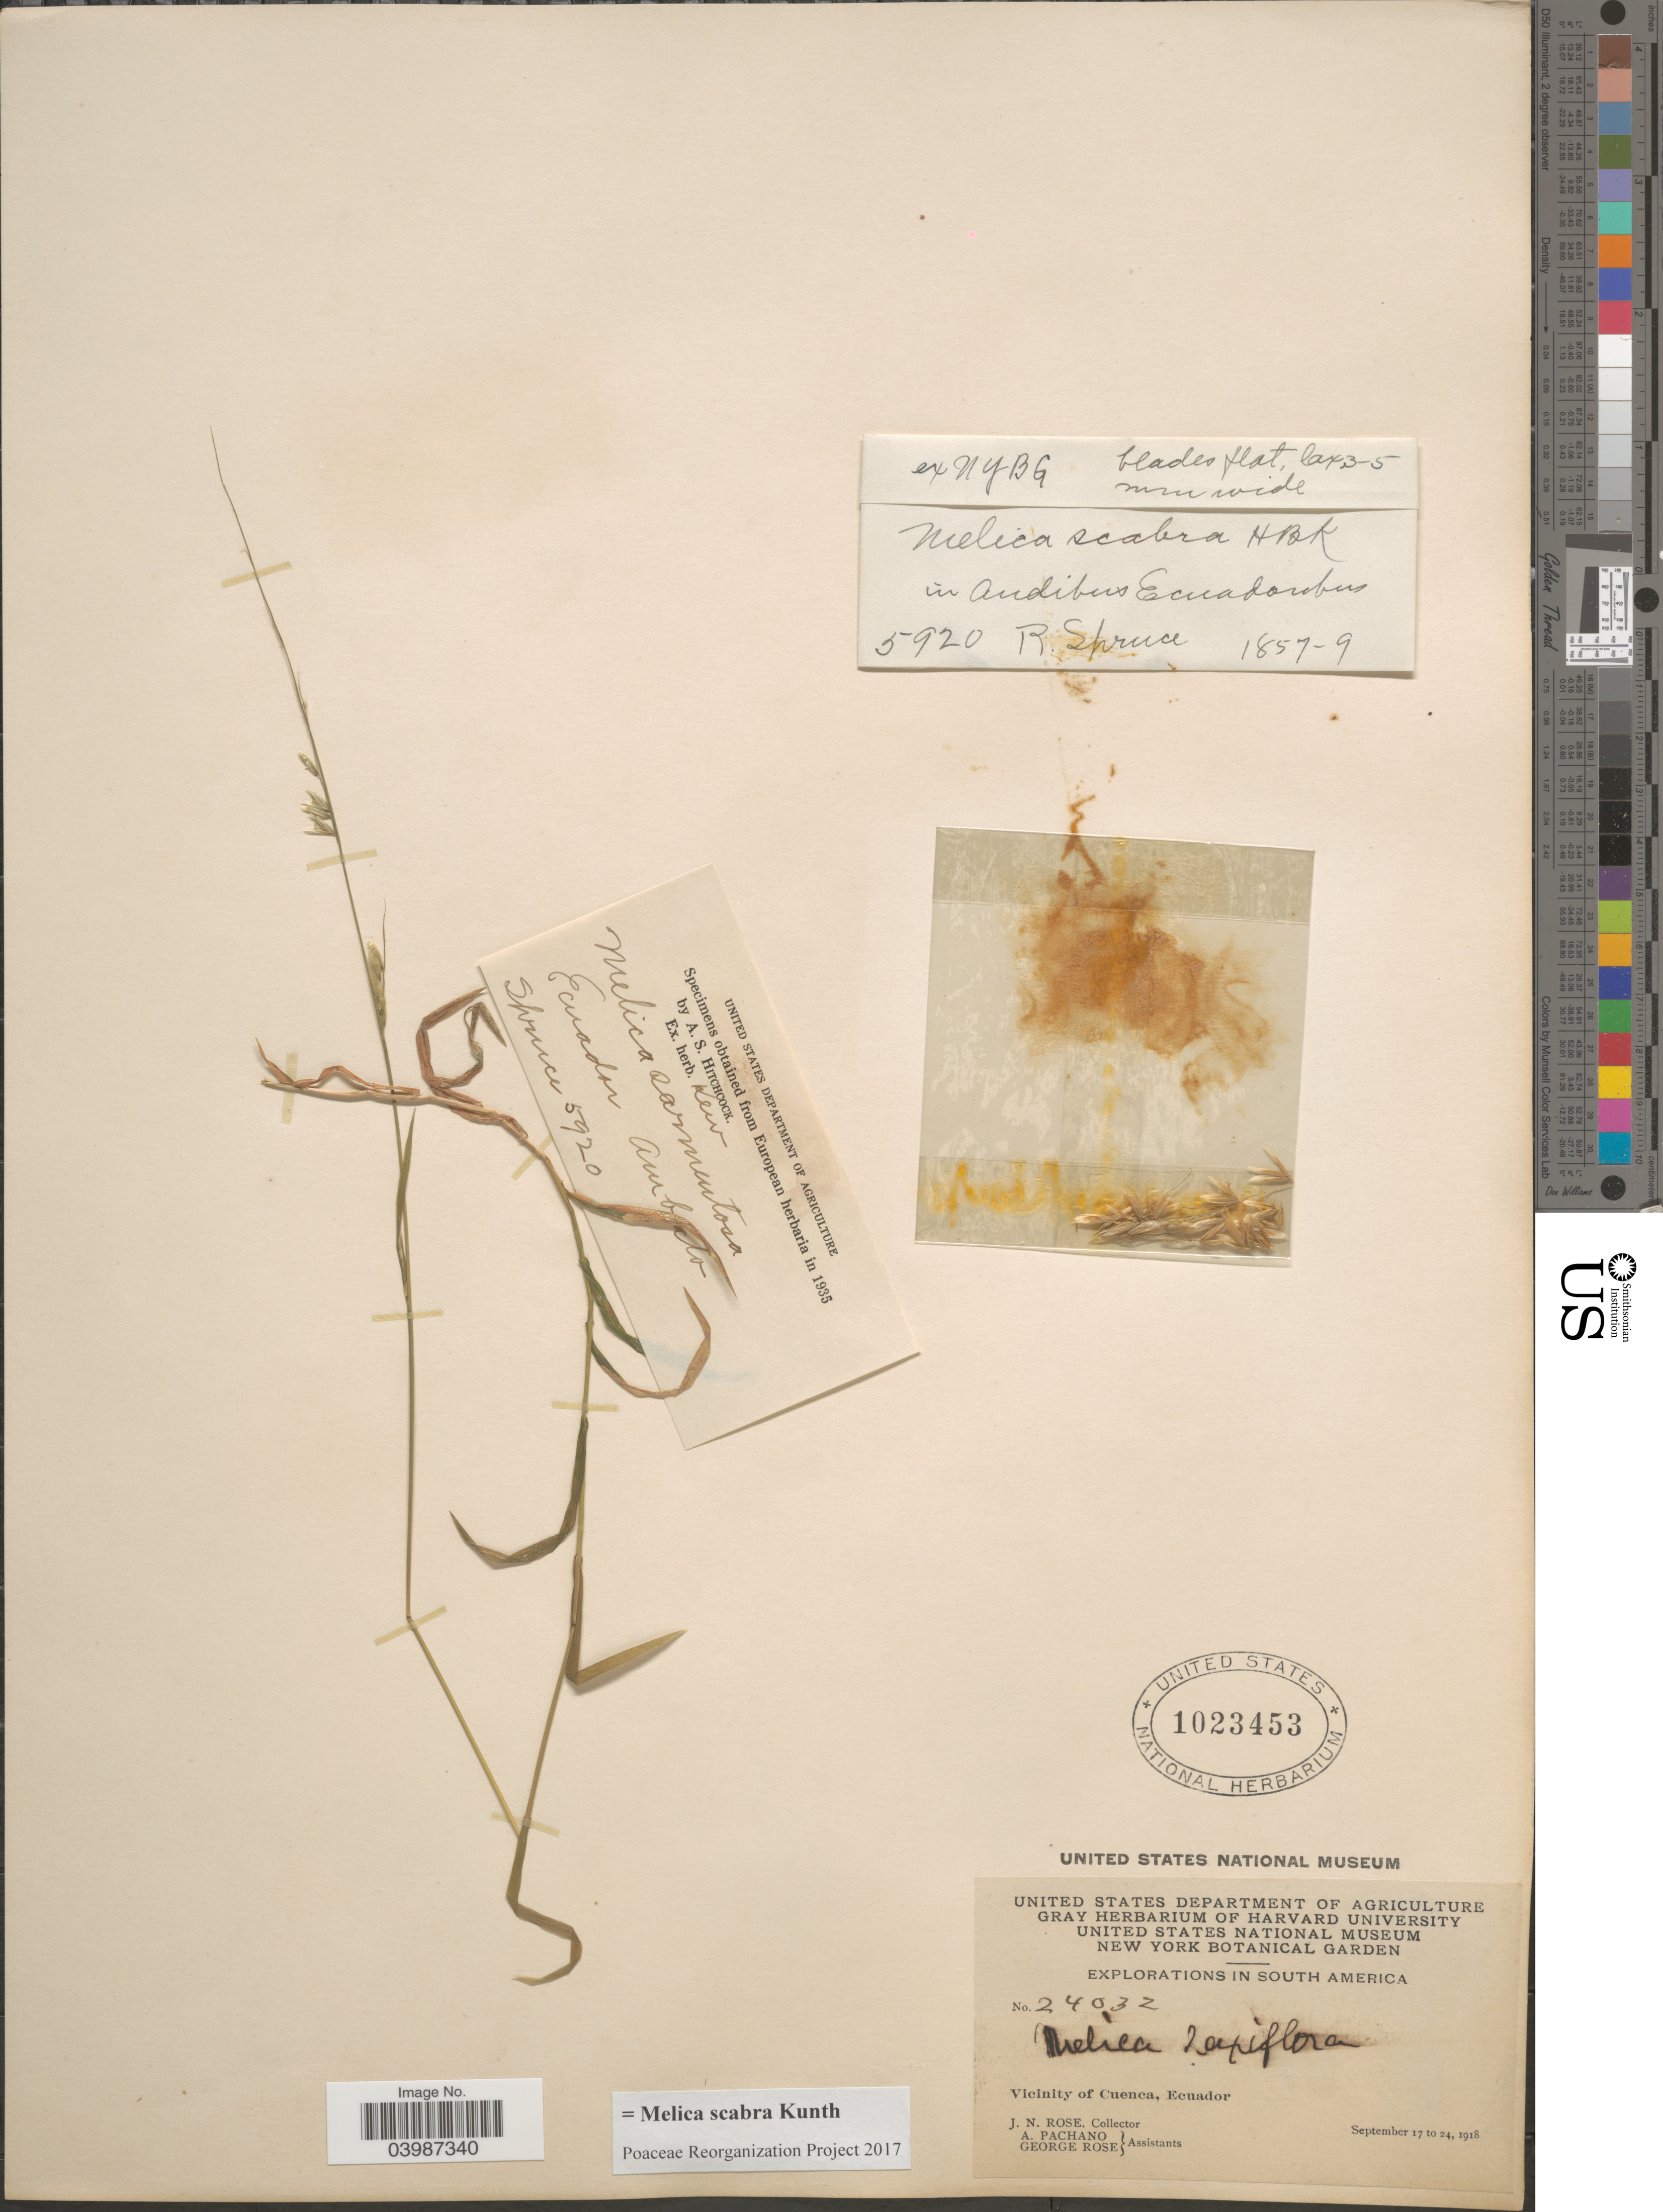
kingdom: Plantae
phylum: Tracheophyta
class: Liliopsida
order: Poales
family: Poaceae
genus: Melica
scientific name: Melica scabra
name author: Kunth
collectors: J. N. Rose, A. Pachano & G. Rose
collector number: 24032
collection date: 1918-09-17/1918-09-24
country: Ecuador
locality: Vicinity of Cuenca.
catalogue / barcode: US 1023453